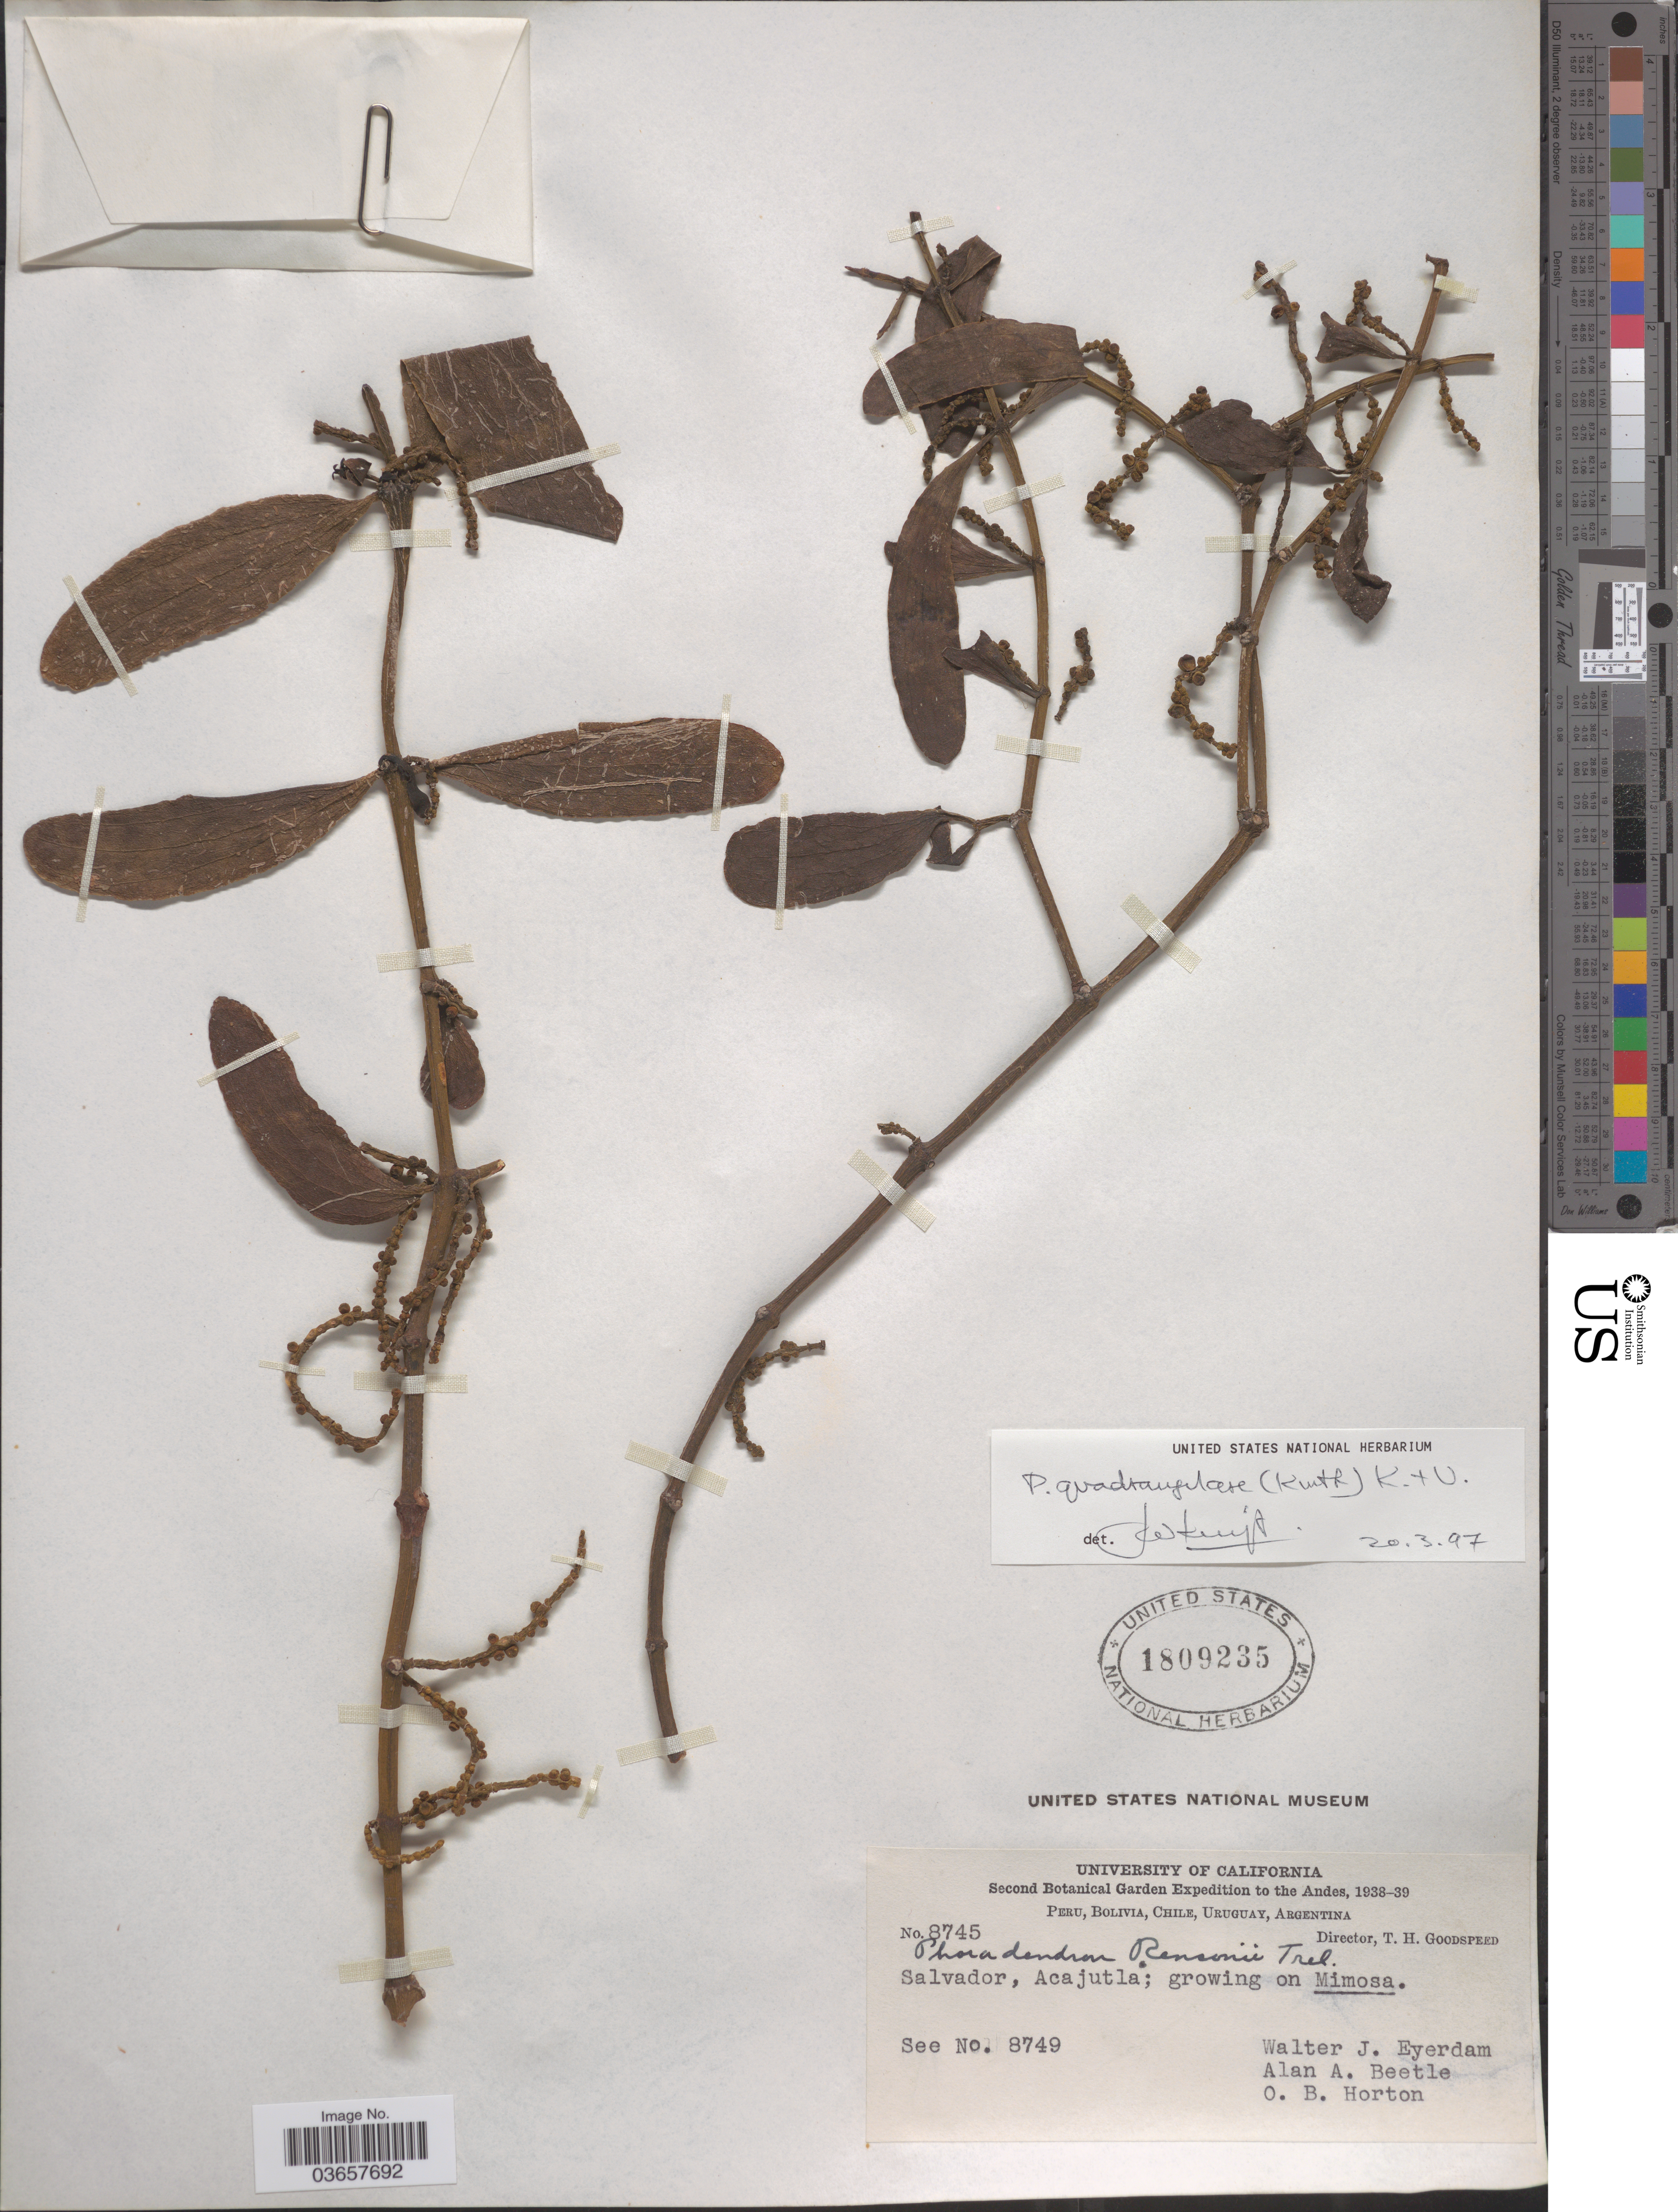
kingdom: Plantae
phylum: Tracheophyta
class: Magnoliopsida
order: Santalales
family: Viscaceae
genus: Phoradendron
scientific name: Phoradendron quadrangulare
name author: (Kunth) Griseb.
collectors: W. J. Eyerdam, A. A. Beetle & O. B. Horton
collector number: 8745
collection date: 1938/1939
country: El Salvador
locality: The Andes. Salvador, Acajutla.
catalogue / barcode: US 1809235